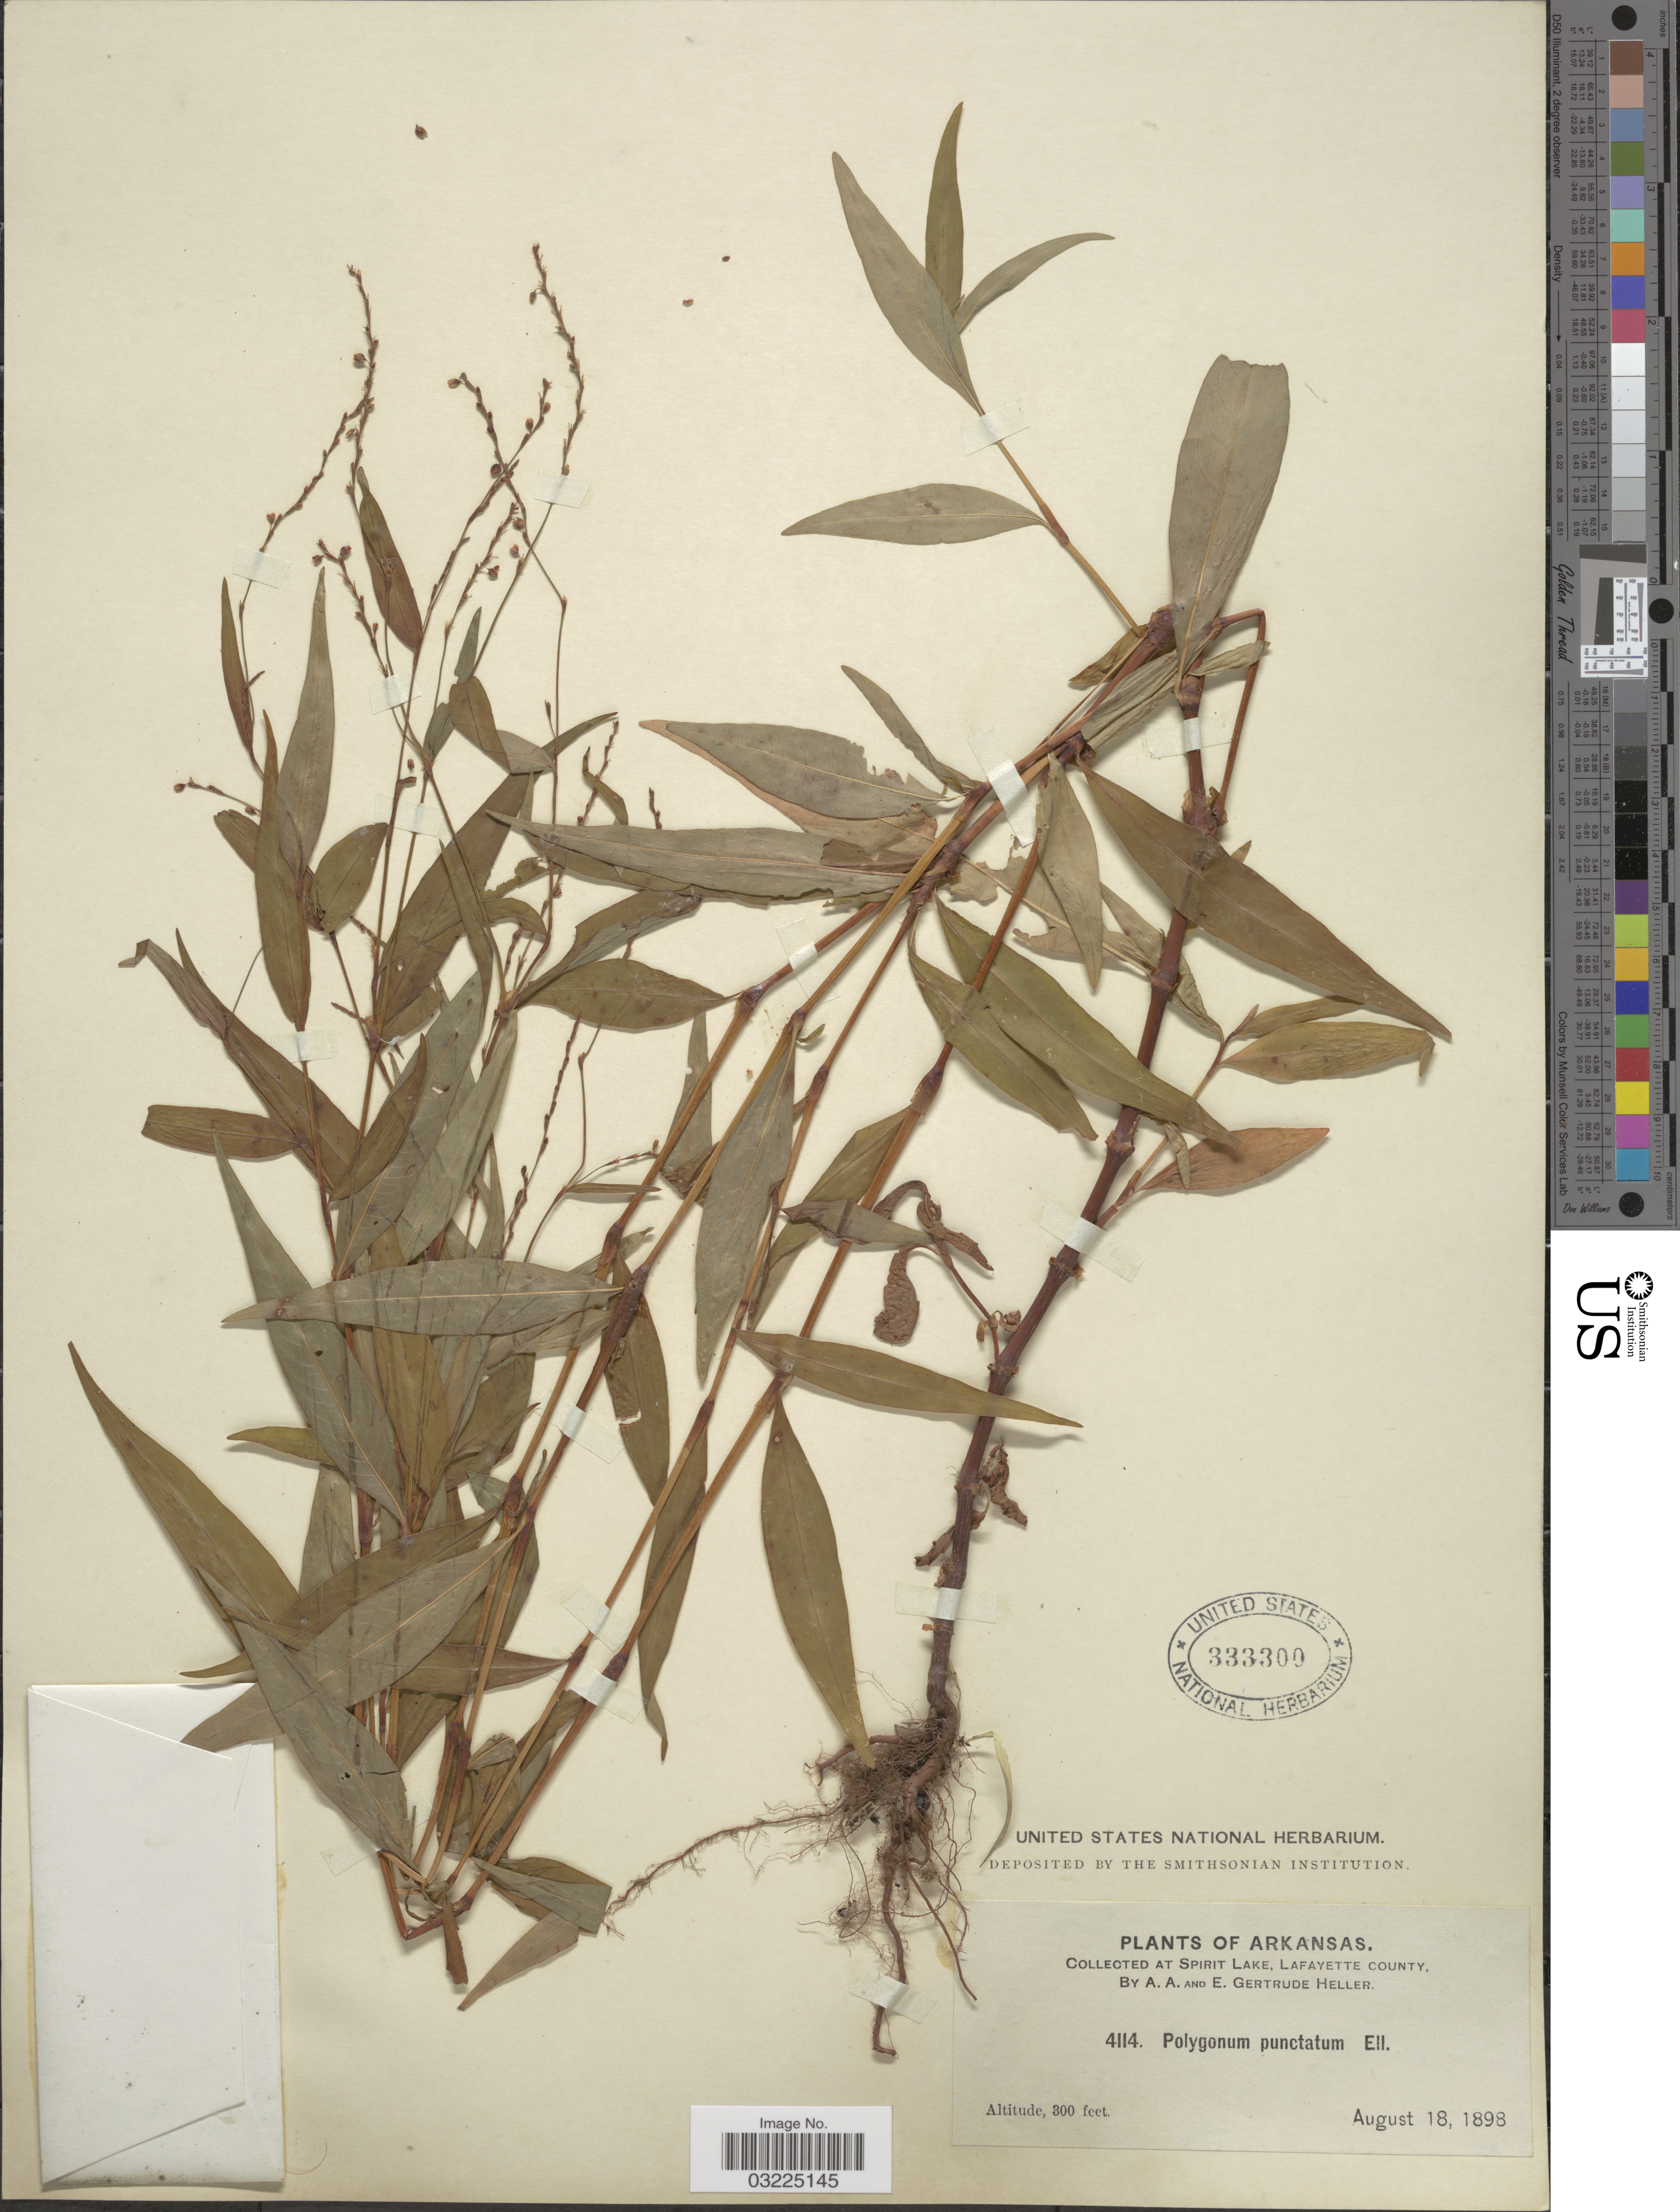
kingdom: Plantae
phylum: Tracheophyta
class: Magnoliopsida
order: Caryophyllales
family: Polygonaceae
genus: Persicaria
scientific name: Persicaria punctata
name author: (Elliott) Small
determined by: Atha, D. E.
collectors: A. A. Heller & E. G. Heller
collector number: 4114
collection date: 1898-08-18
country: United States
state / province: Arkansas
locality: Spirit Lake, Lafayette County.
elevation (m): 91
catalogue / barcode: US 333300